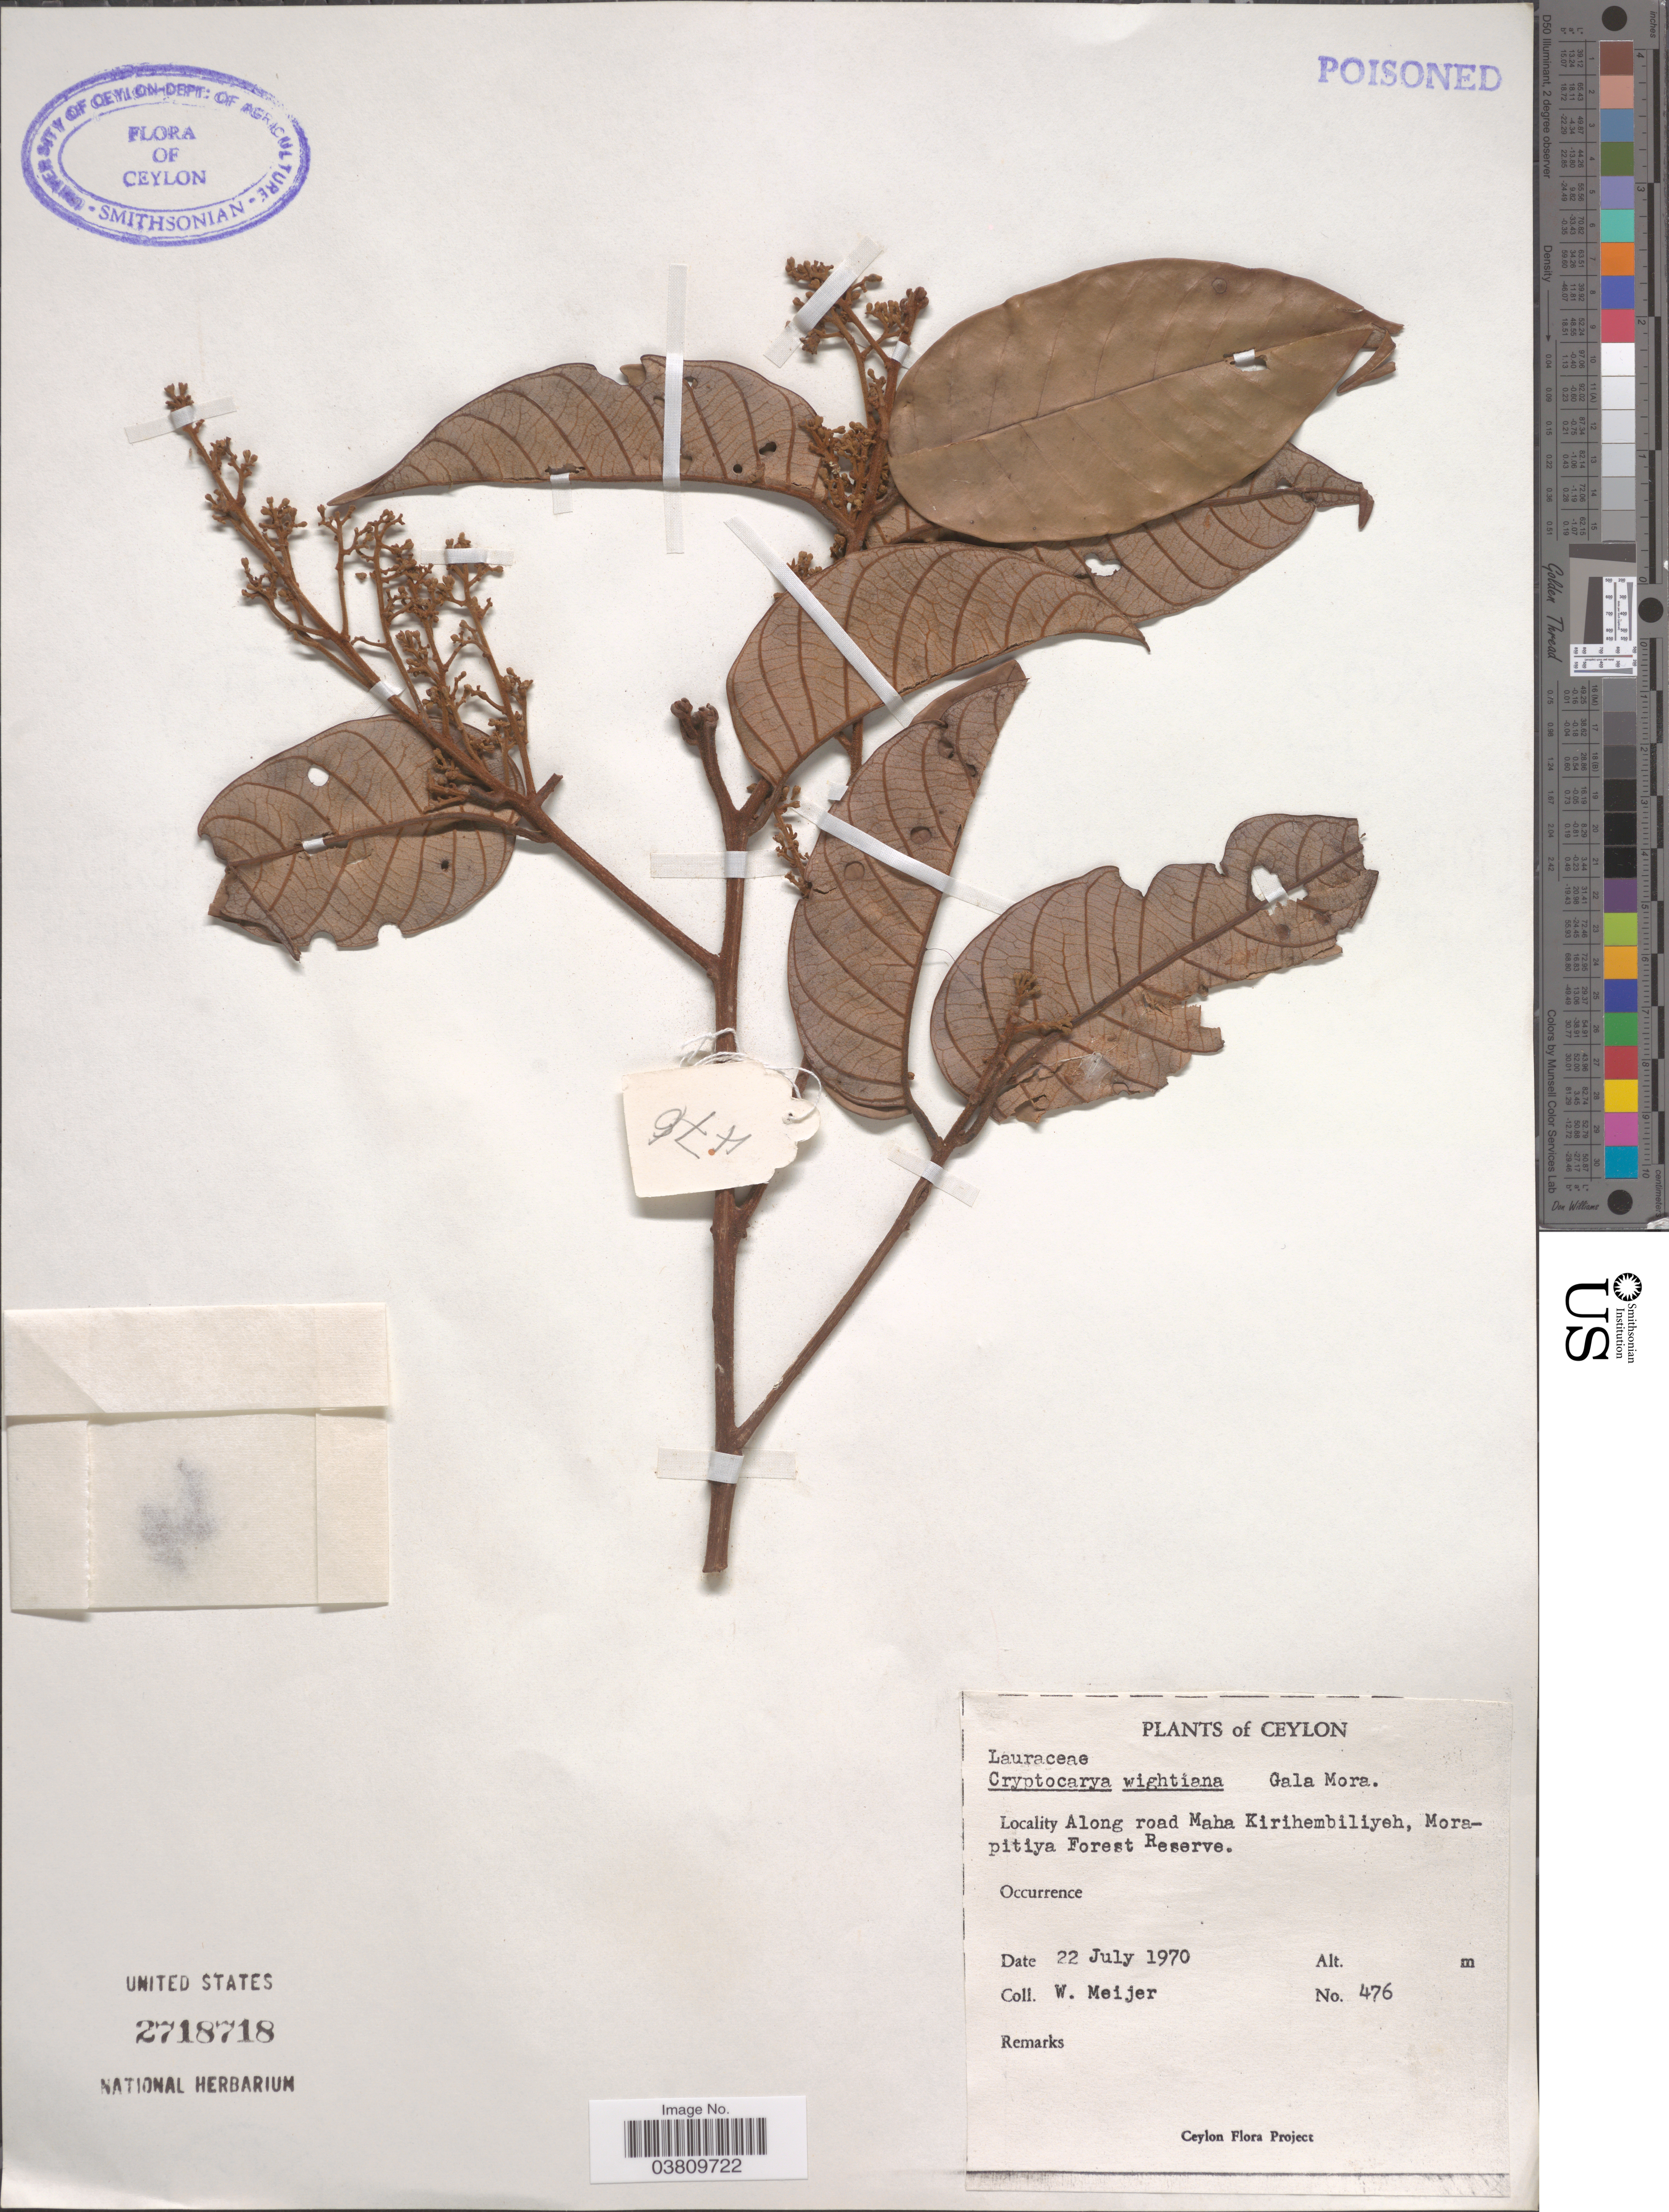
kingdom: Plantae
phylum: Tracheophyta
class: Magnoliopsida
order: Laurales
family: Lauraceae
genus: Cryptocarya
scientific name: Cryptocarya wightiana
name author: Thwaites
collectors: W. Meijer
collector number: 476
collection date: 1970-07-22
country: Sri Lanka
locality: Ceylon. Along road Maha Kirihembiliyeh, Morapitiya Forest Reserve.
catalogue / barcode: US 2718718